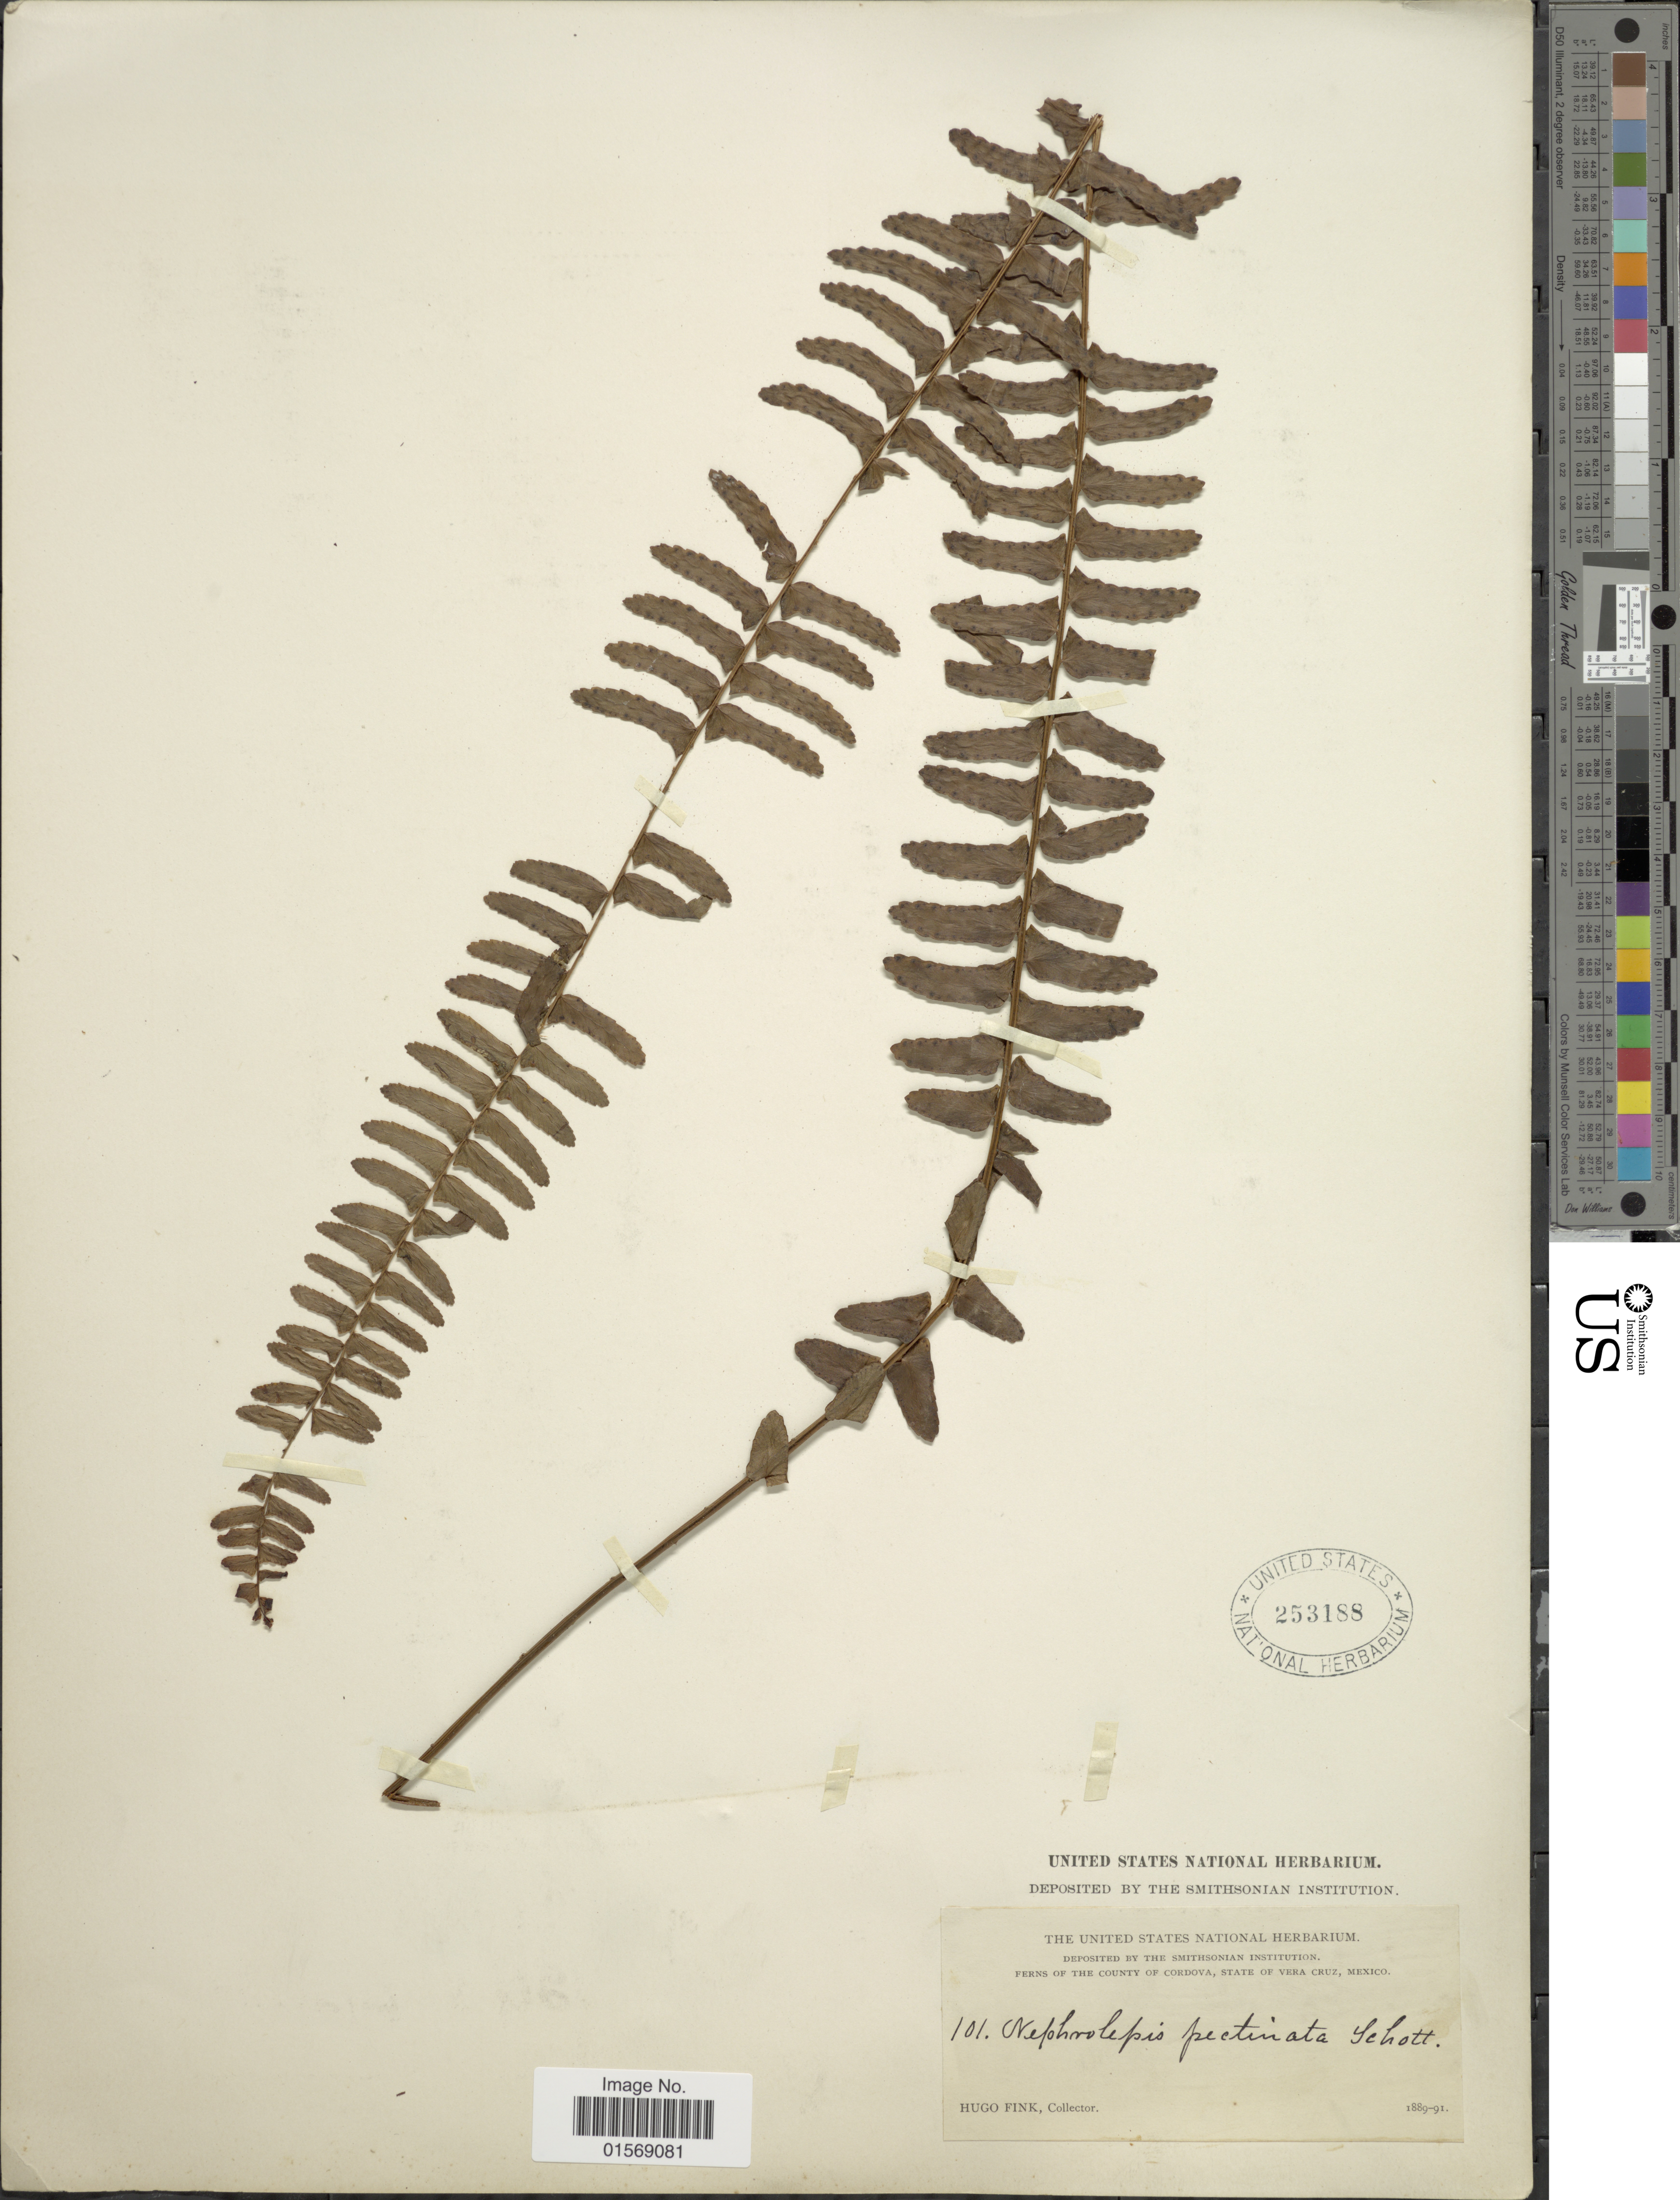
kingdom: Plantae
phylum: Tracheophyta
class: Polypodiopsida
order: Polypodiales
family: Nephrolepidaceae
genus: Nephrolepis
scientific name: Nephrolepis pectinata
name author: (Willd.) Schott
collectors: H. Fink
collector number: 101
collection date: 1889/1891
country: Mexico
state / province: Veracruz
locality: County of Cordova. State of Vera Cruz, Mexico.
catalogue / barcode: US 253188